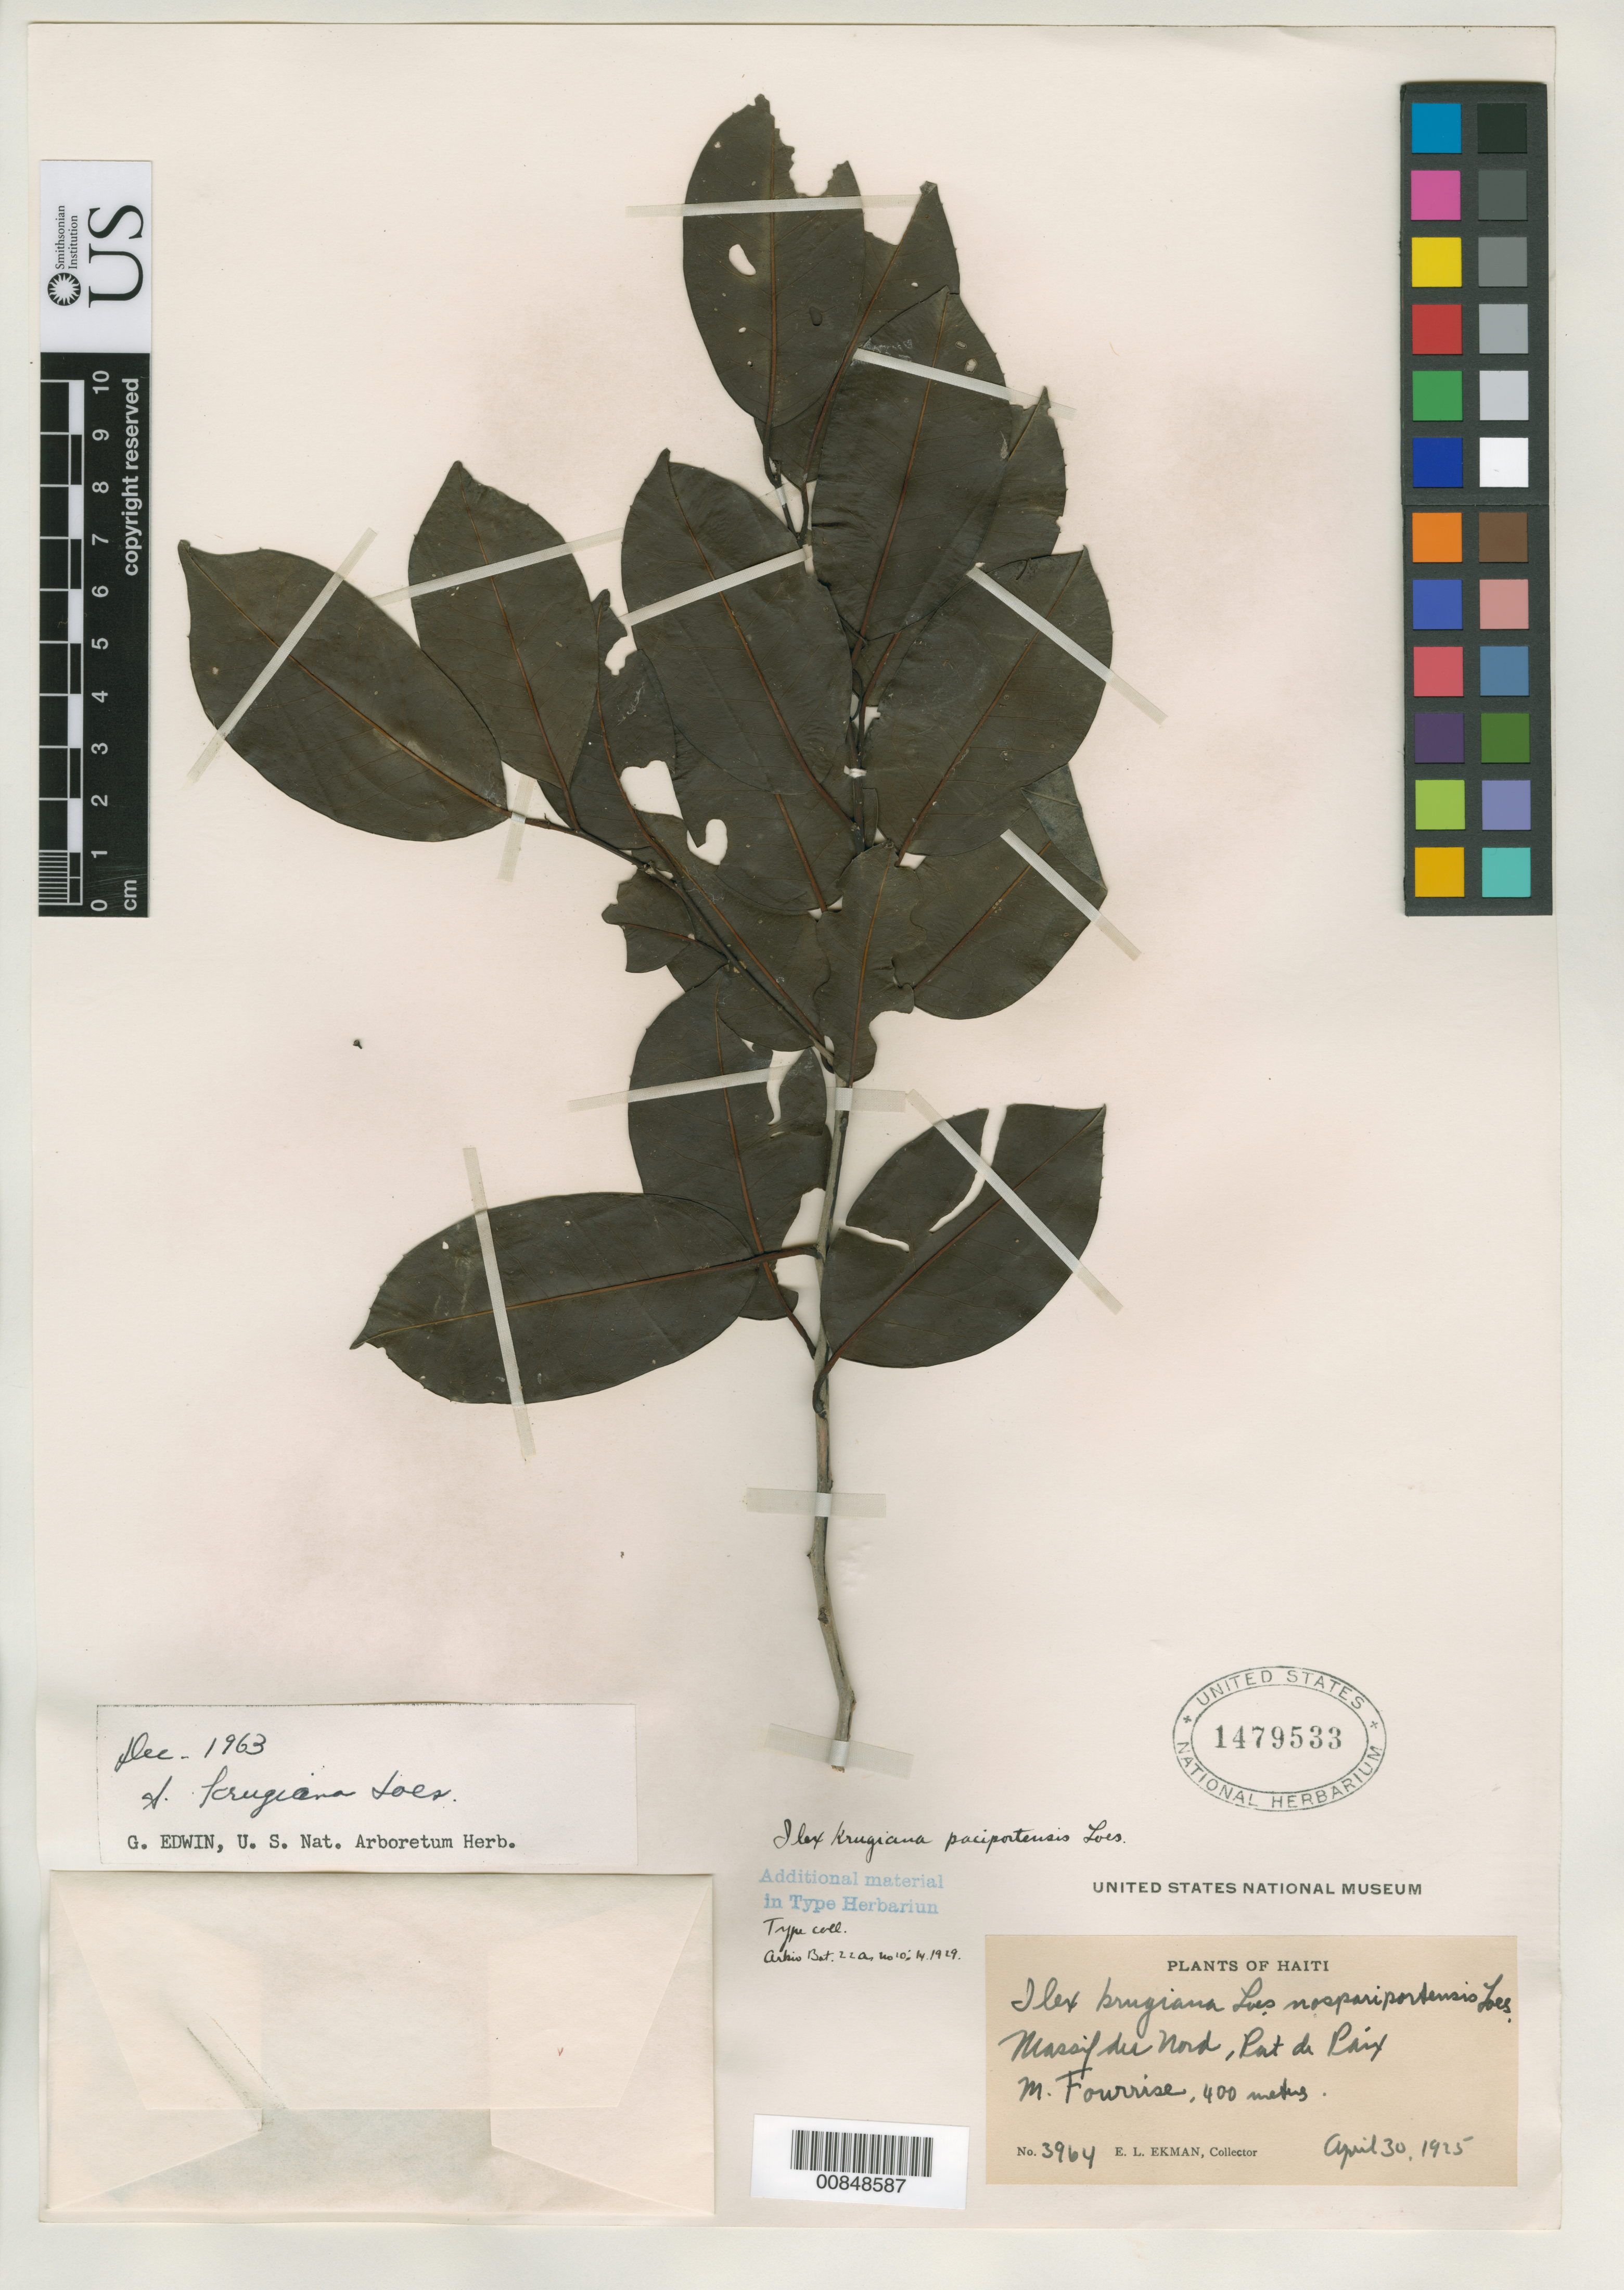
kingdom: Plantae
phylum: Tracheophyta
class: Magnoliopsida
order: Aquifoliales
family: Aquifoliaceae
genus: Ilex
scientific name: Ilex krugiana f. paciportensis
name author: Loes.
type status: Isolectotype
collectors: E. L. Ekman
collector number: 3964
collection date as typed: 30 Apr 1925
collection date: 1925-04-30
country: Haiti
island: Hispaniola Island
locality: Massif du Nord, Port-de-Paix, M. Fourrise.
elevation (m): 400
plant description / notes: Currently accepted name as cited by González, 2007.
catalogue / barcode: US 1479533